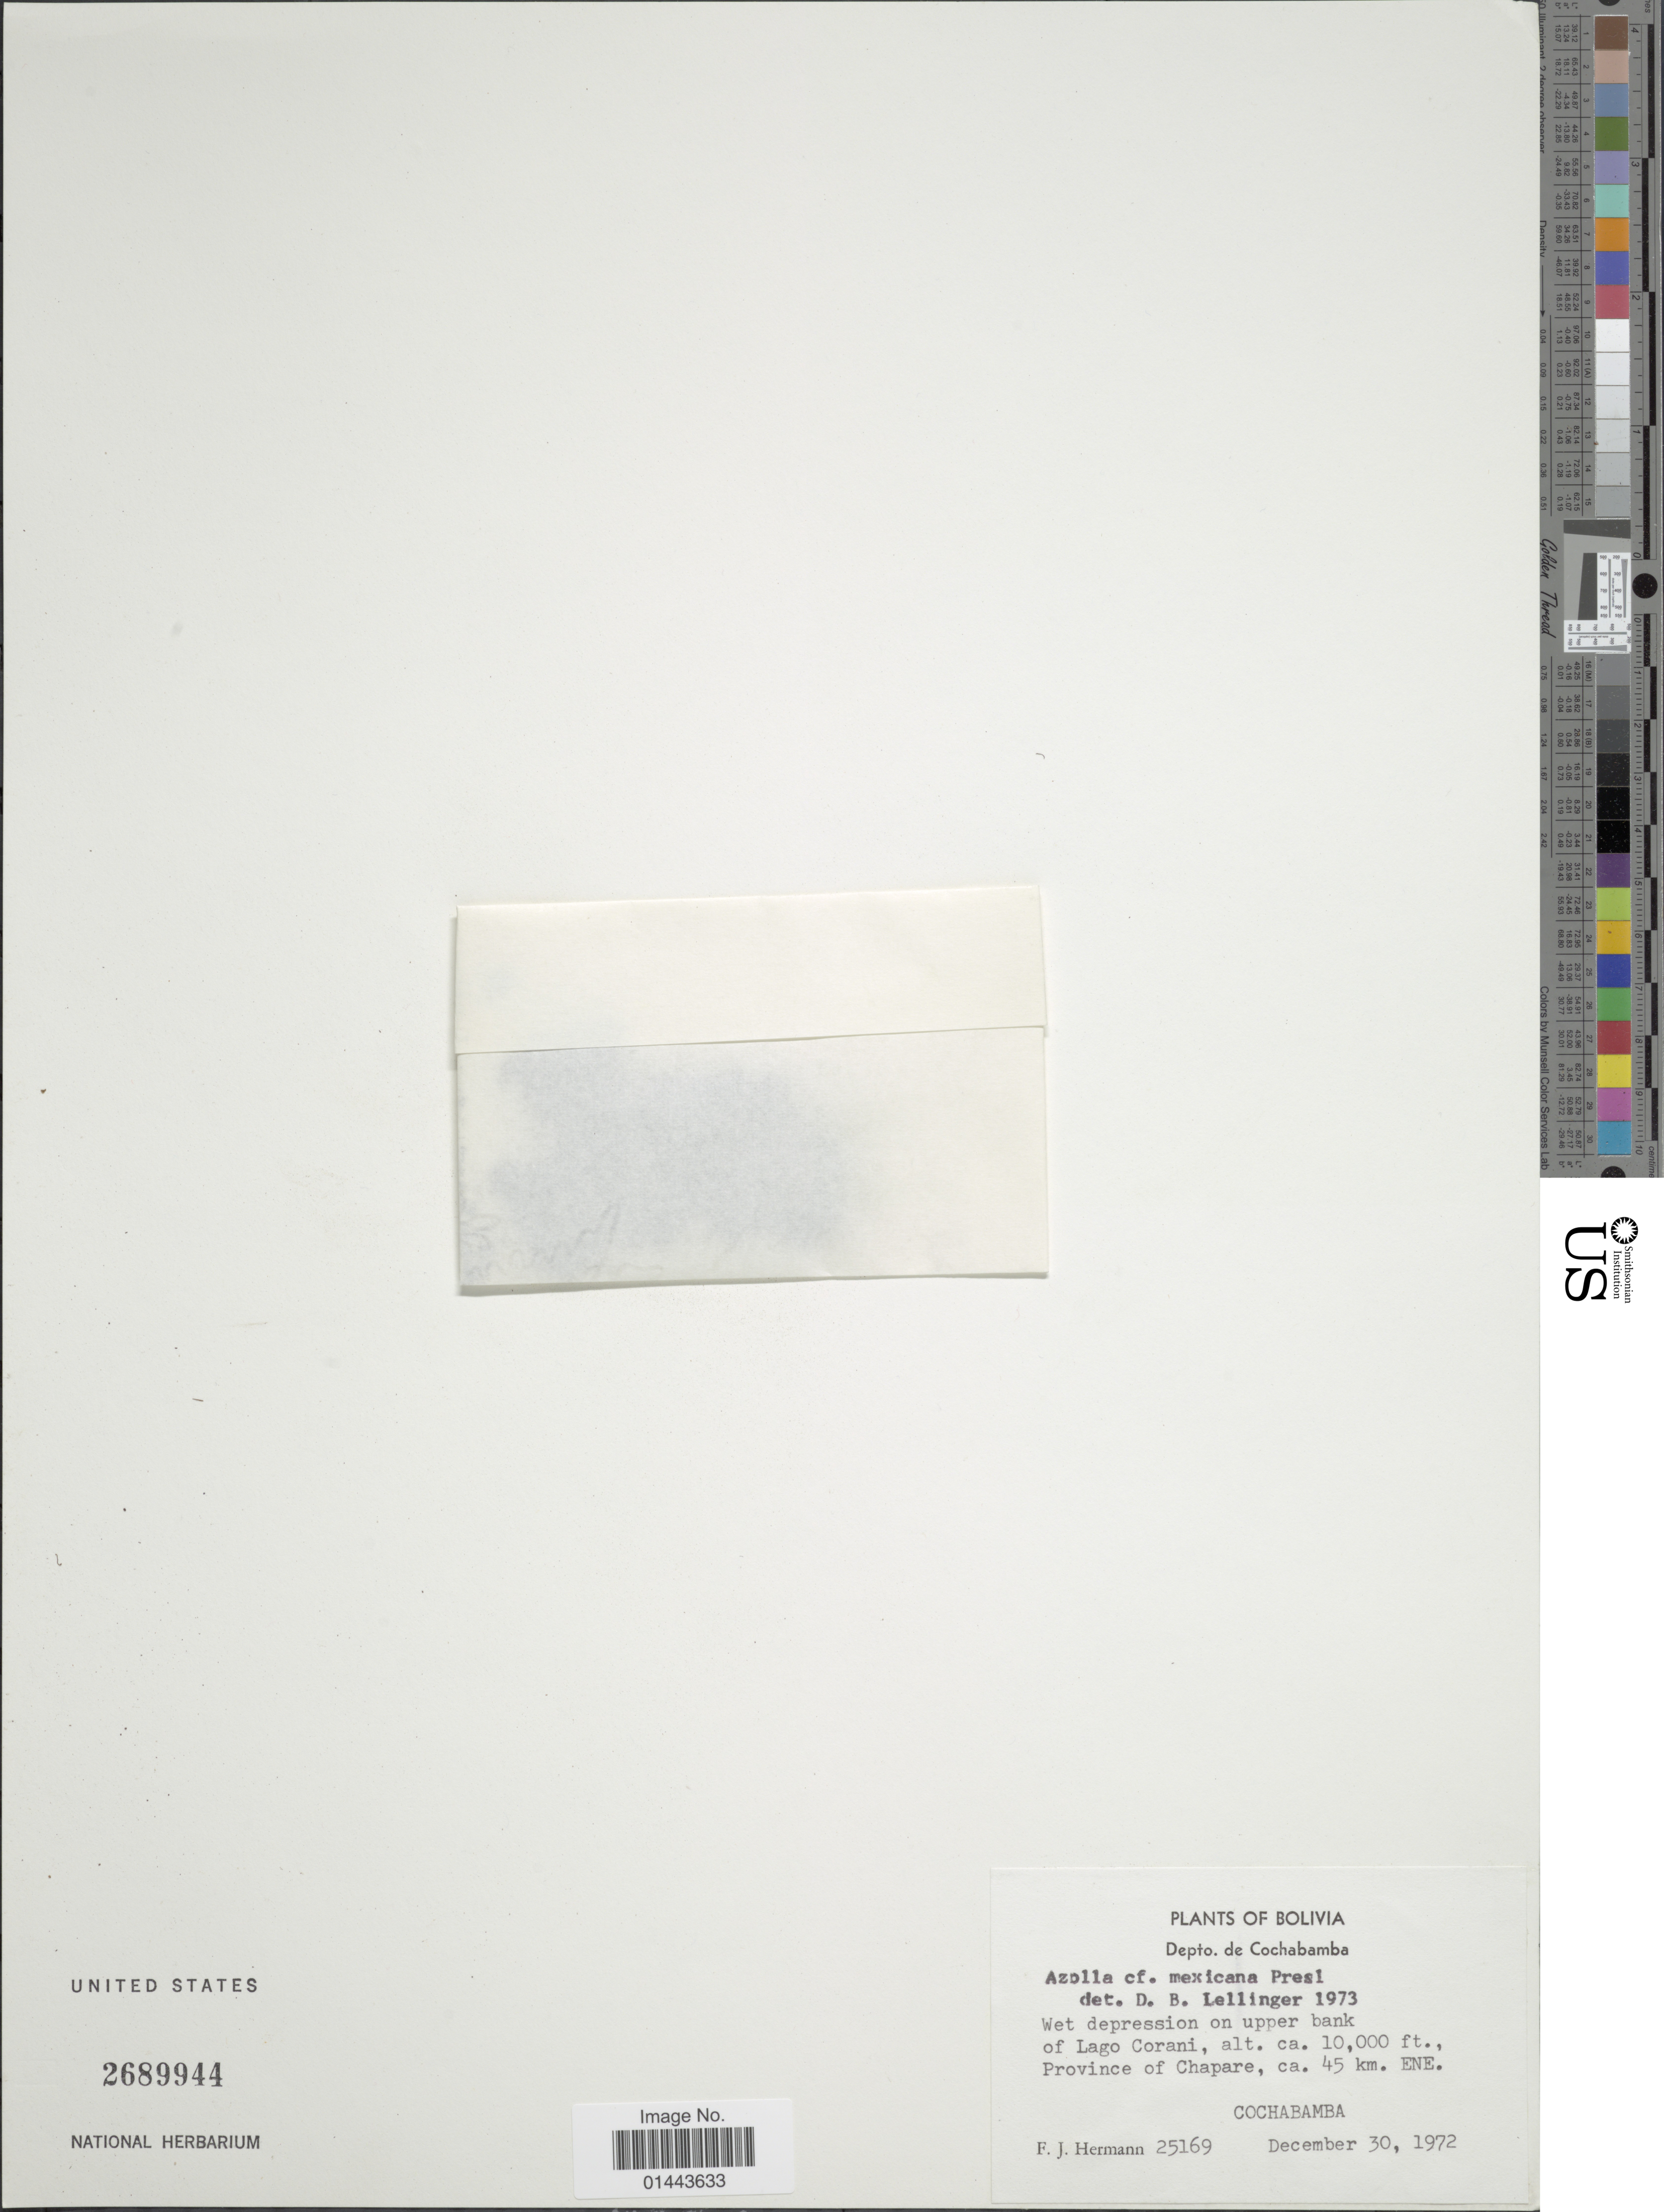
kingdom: Plantae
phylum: Tracheophyta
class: Polypodiopsida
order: Salviniales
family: Salviniaceae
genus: Azolla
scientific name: Azolla mexicana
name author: C. Presl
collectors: F. J. Hermann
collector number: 25169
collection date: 1972-12-30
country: Bolivia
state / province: Cochabamba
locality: Wet depression on upper bank of Lago Corani, Chapra, ca. 45 km. ENE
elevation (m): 3048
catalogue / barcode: US 2689944